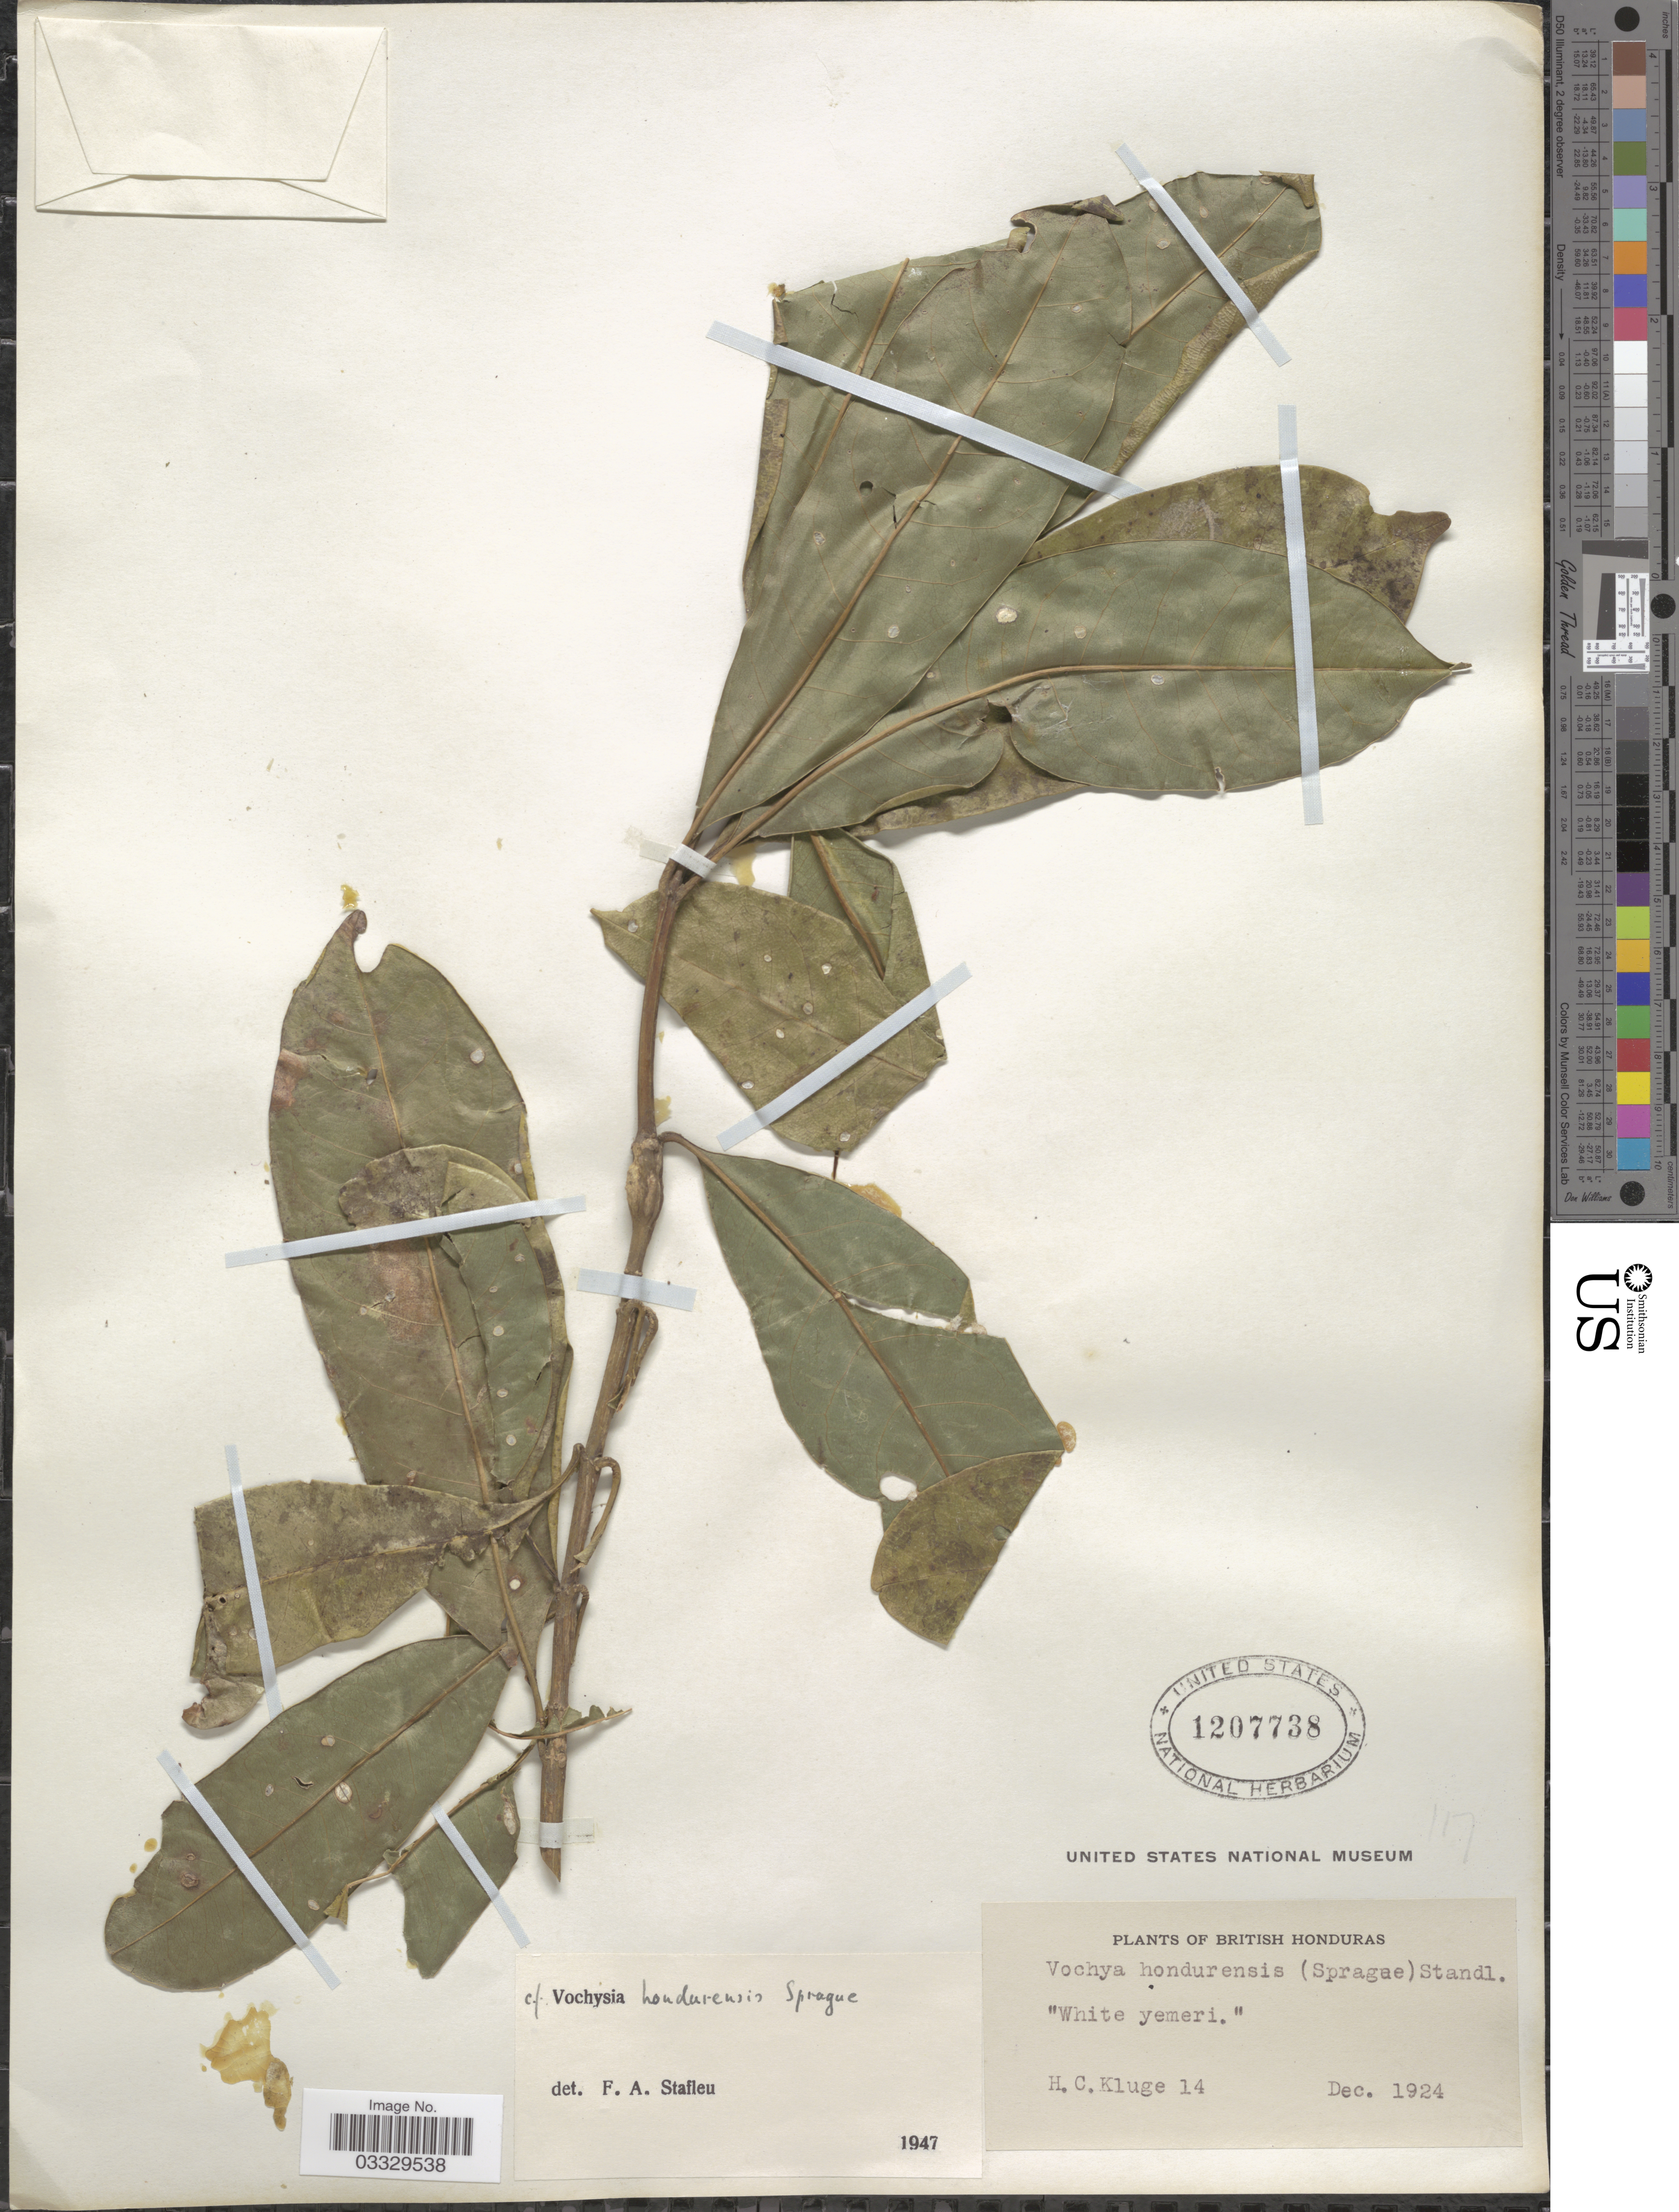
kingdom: Plantae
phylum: Tracheophyta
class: Magnoliopsida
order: Myrtales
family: Vochysiaceae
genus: Vochysia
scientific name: Vochysia hondurensis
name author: Sprague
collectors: H. C. Kluge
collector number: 14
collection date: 1924-12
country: Belize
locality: British Honduras.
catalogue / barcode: US 1207738